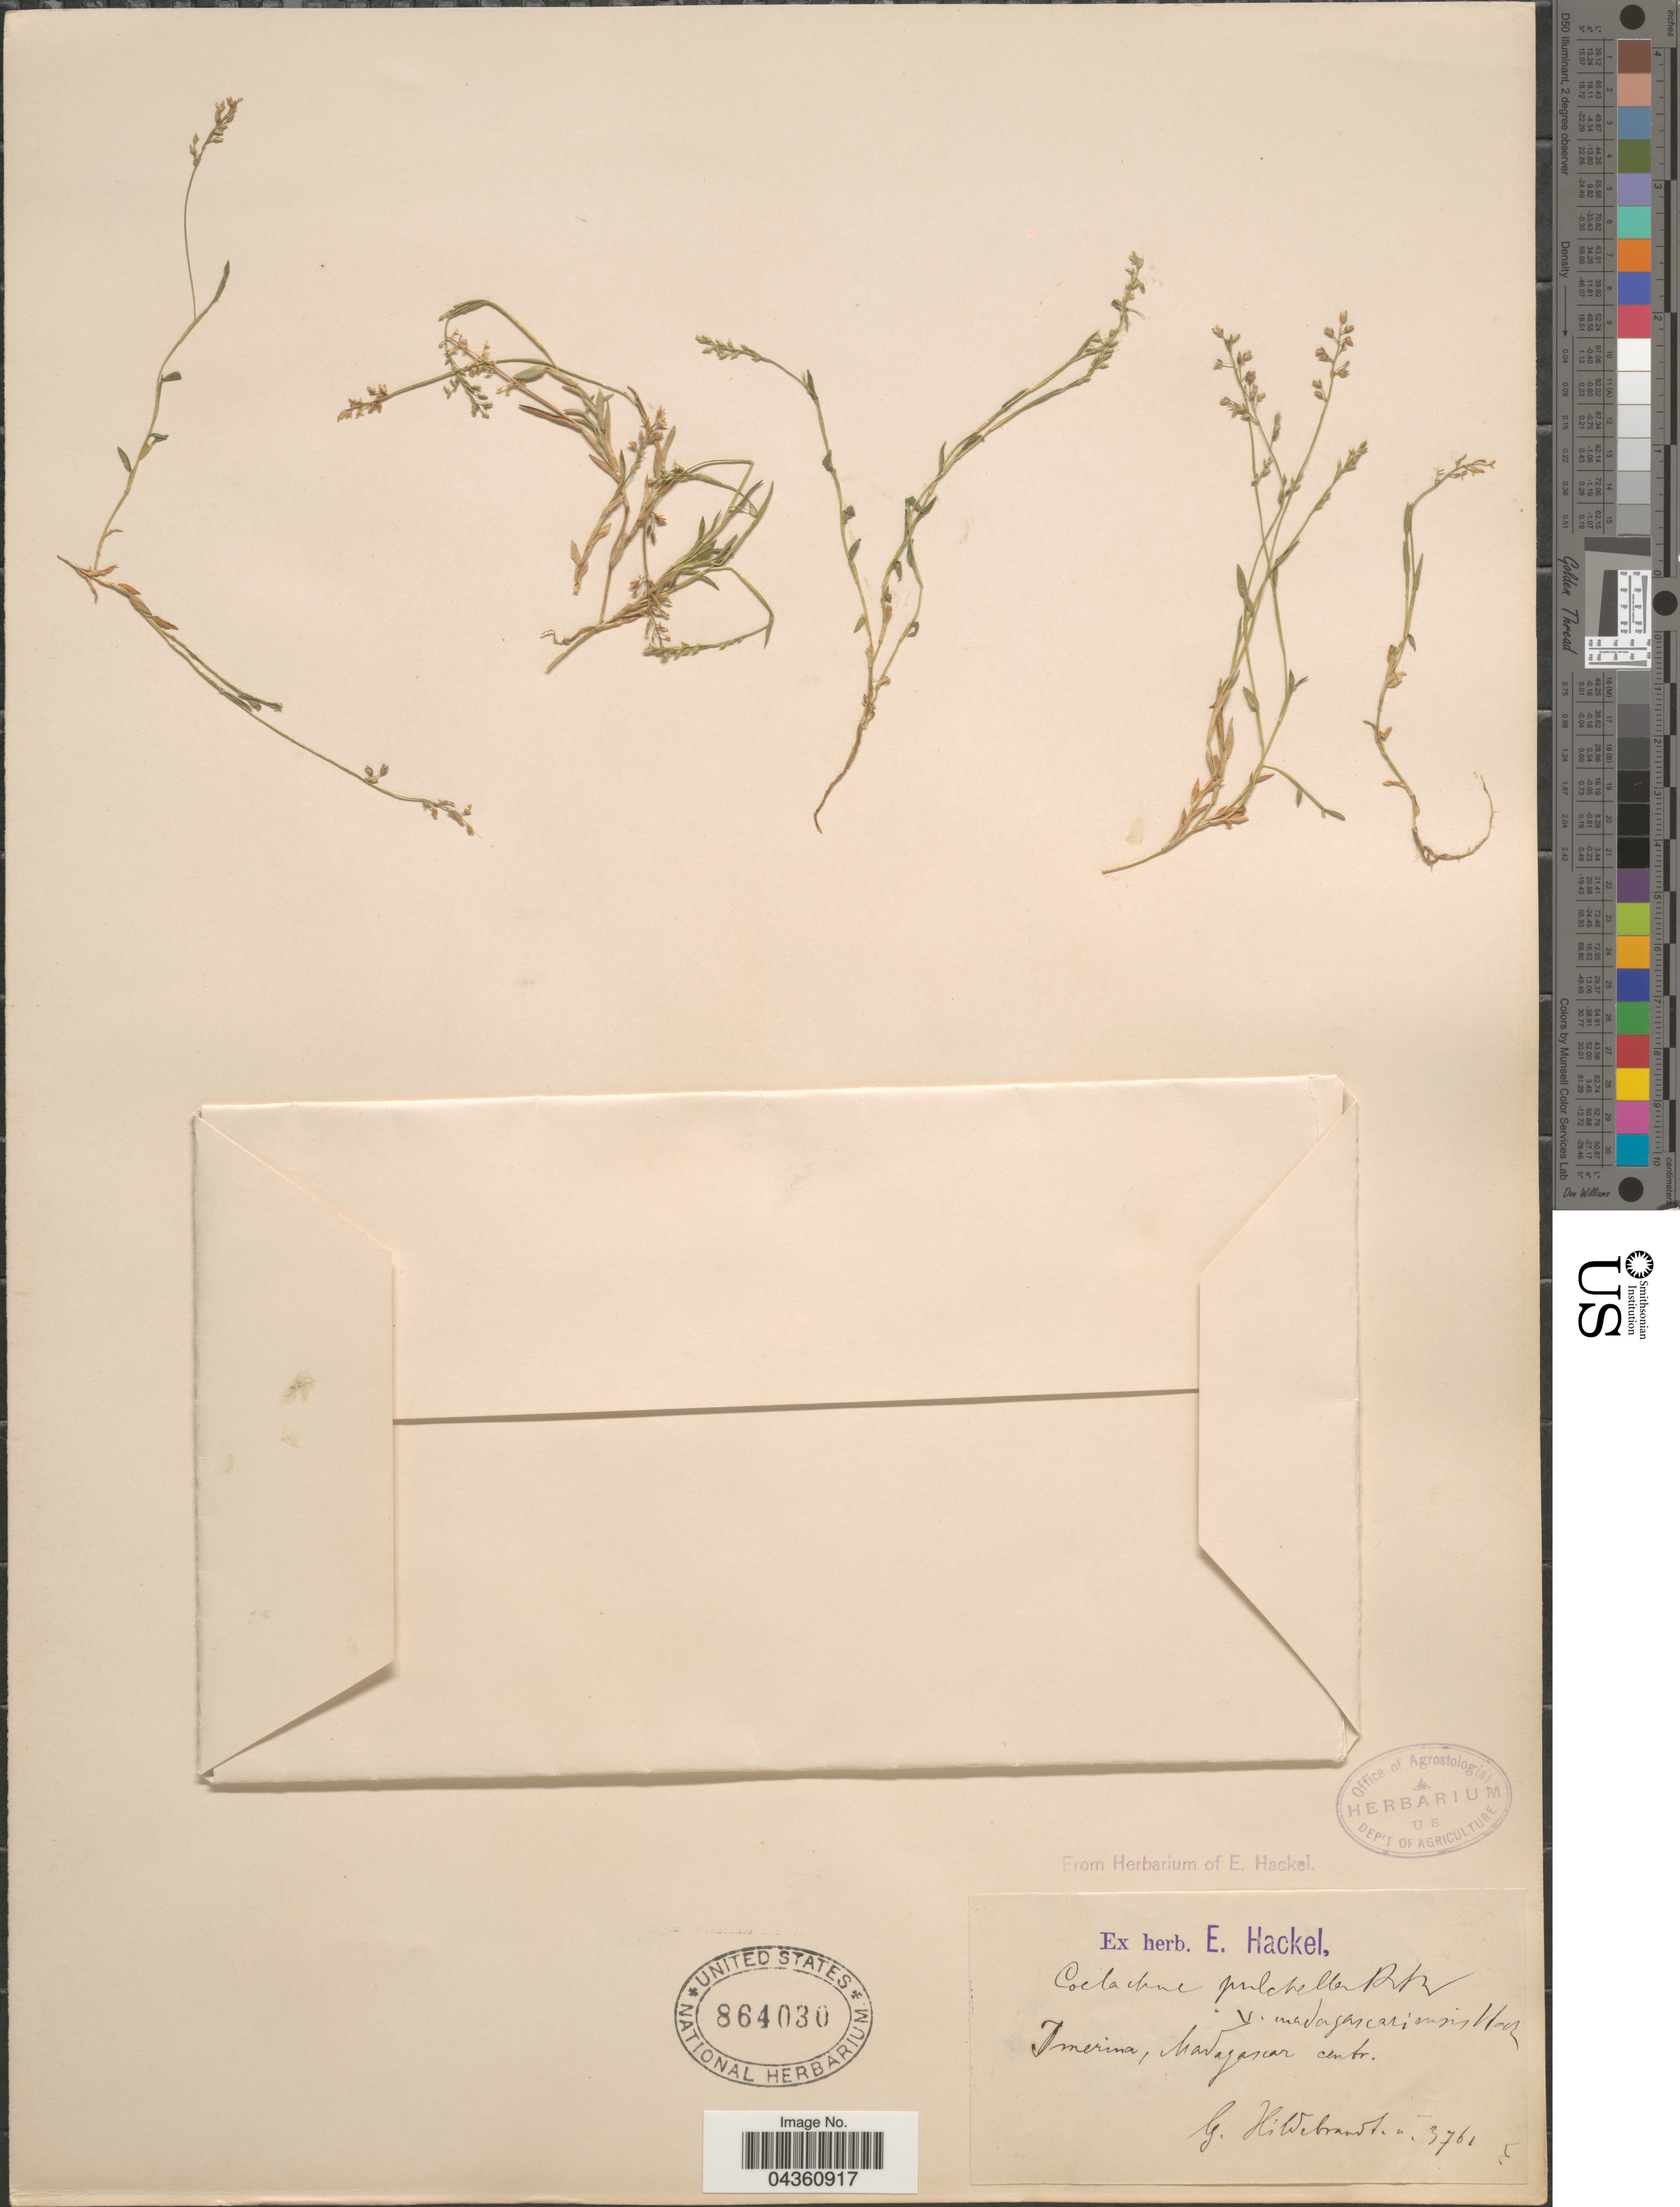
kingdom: Plantae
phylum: Tracheophyta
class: Liliopsida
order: Poales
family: Poaceae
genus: Coelachne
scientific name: Coelachne simpliciuscula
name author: (Wight & Arn. ex Steud.) Munro ex Benth.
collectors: J. Hildebrandt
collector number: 3761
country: Madagascar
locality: Imerina.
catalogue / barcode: US 864030